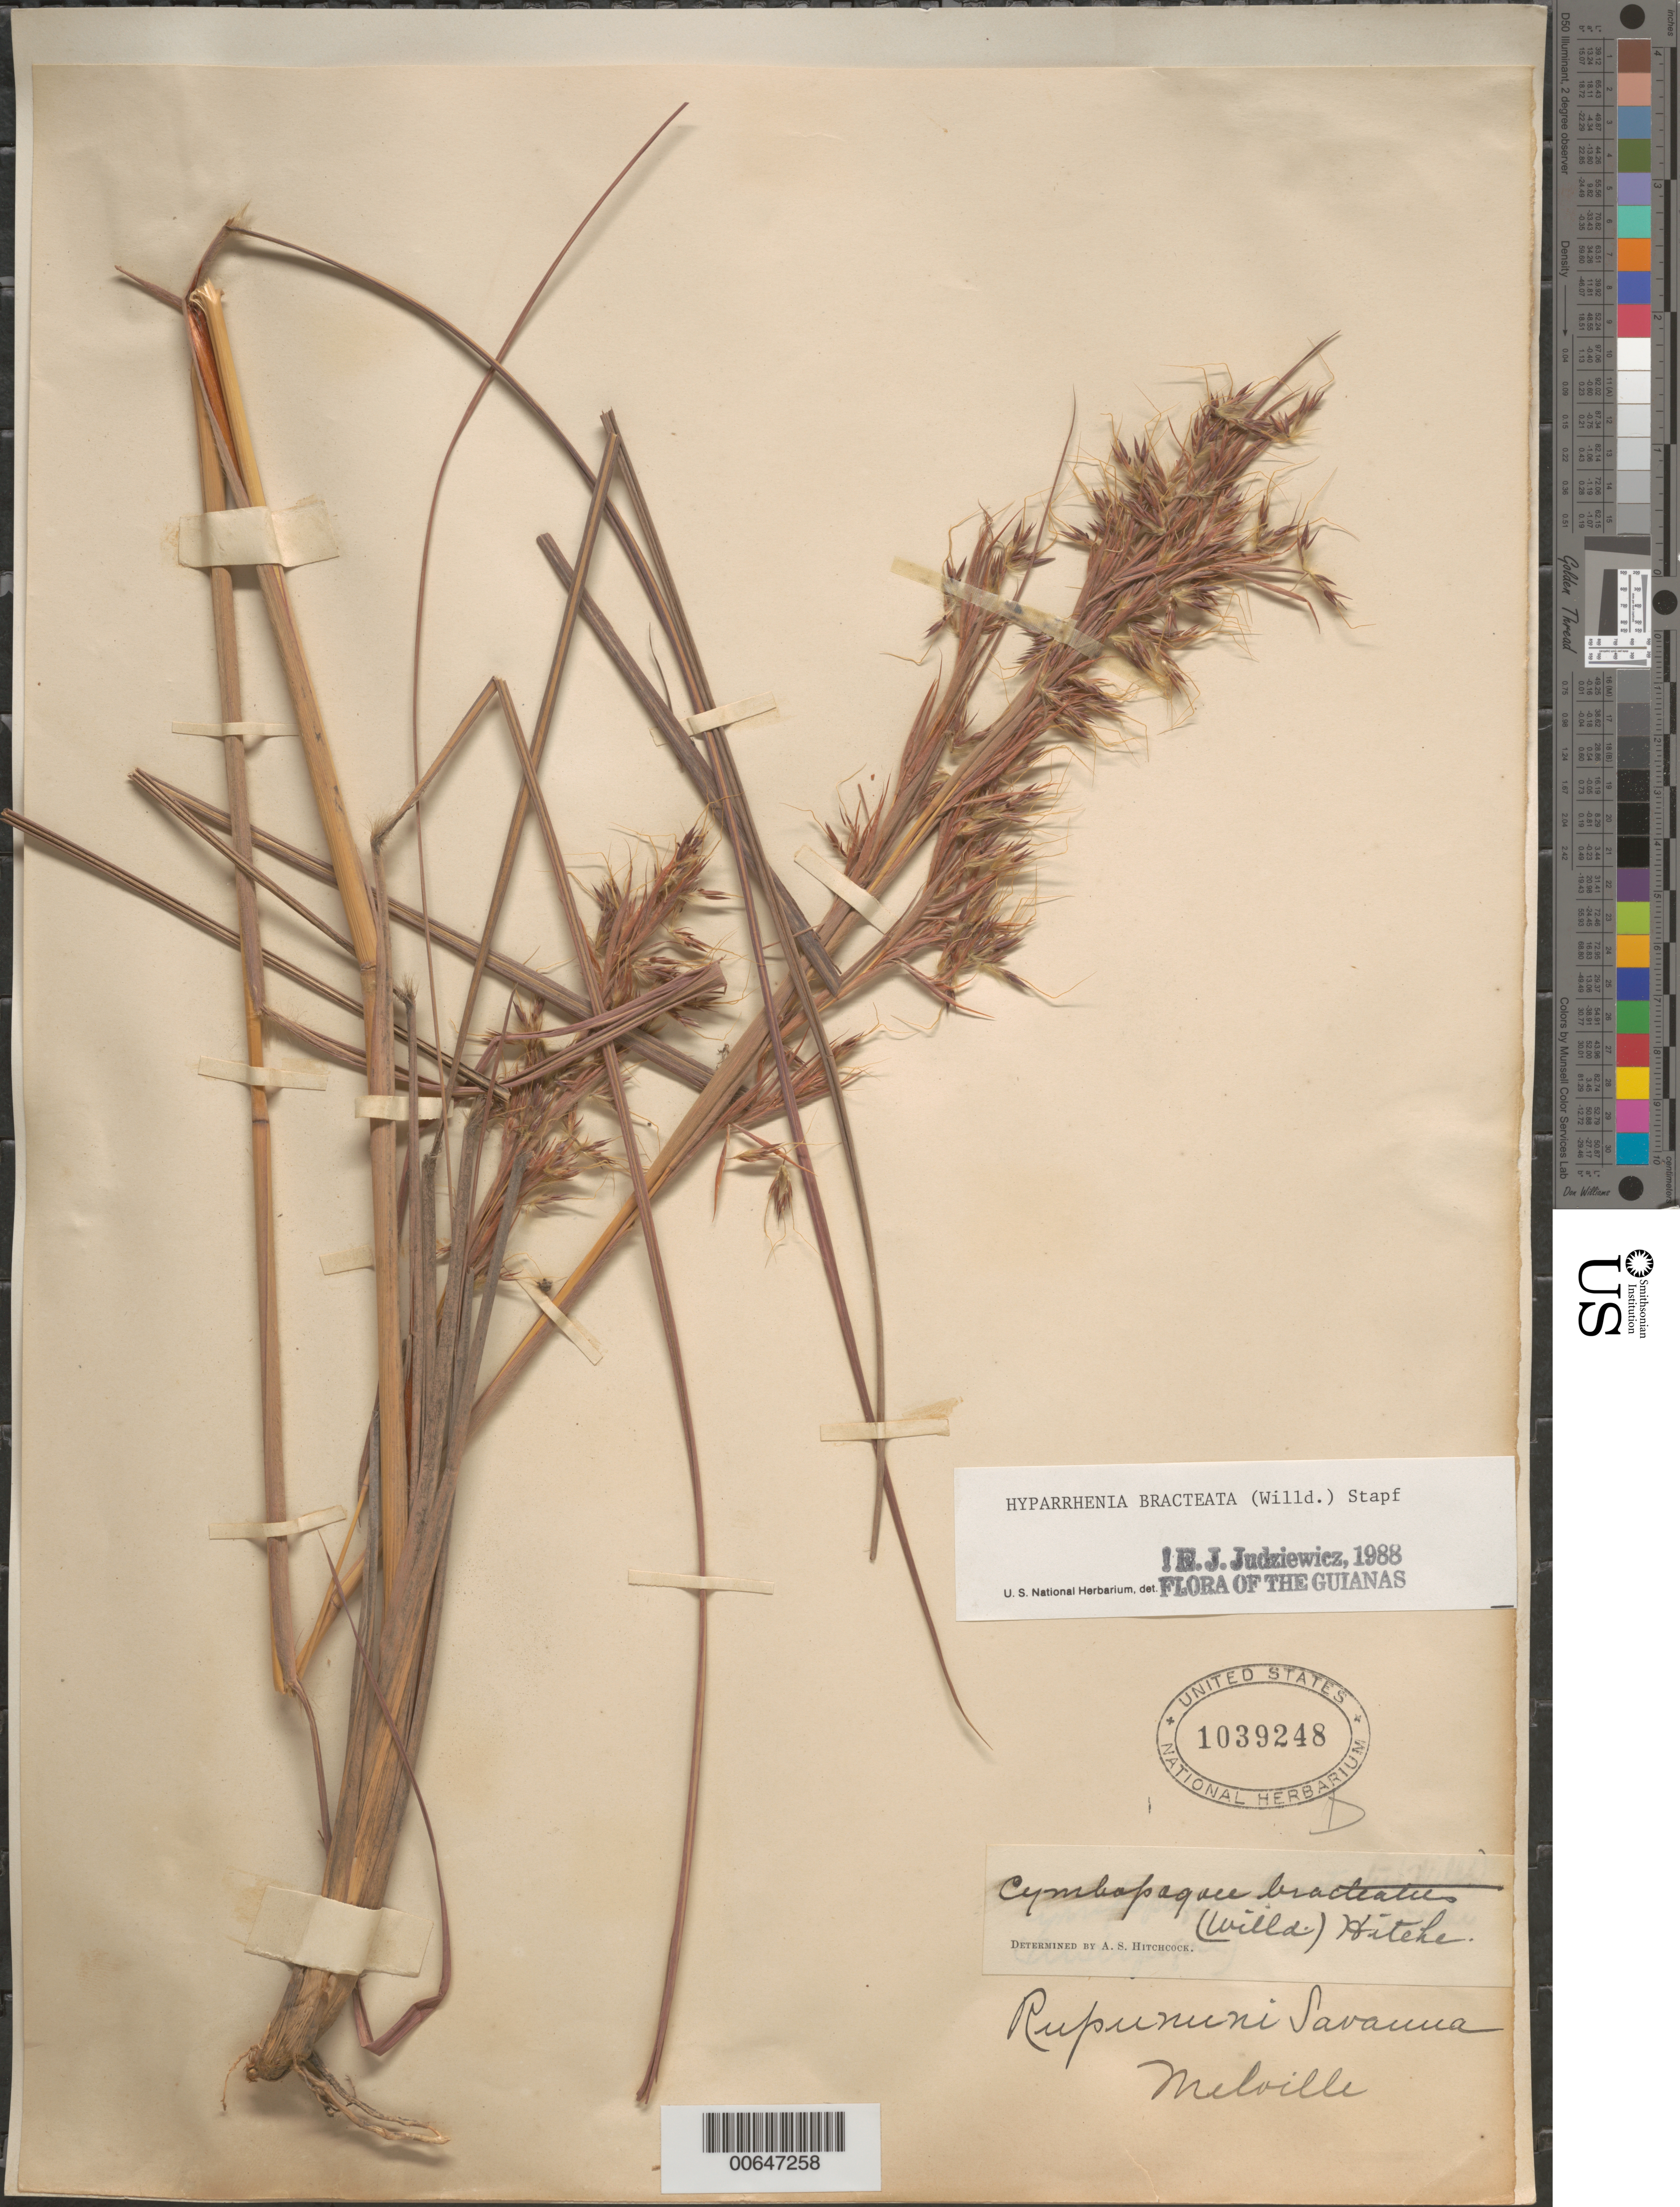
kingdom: Plantae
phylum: Tracheophyta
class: Liliopsida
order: Poales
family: Poaceae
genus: Hyparrhenia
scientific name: Hyparrhenia bracteata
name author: (Humb. & Bonpl.) Stapf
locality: Melville.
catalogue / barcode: US 1039248